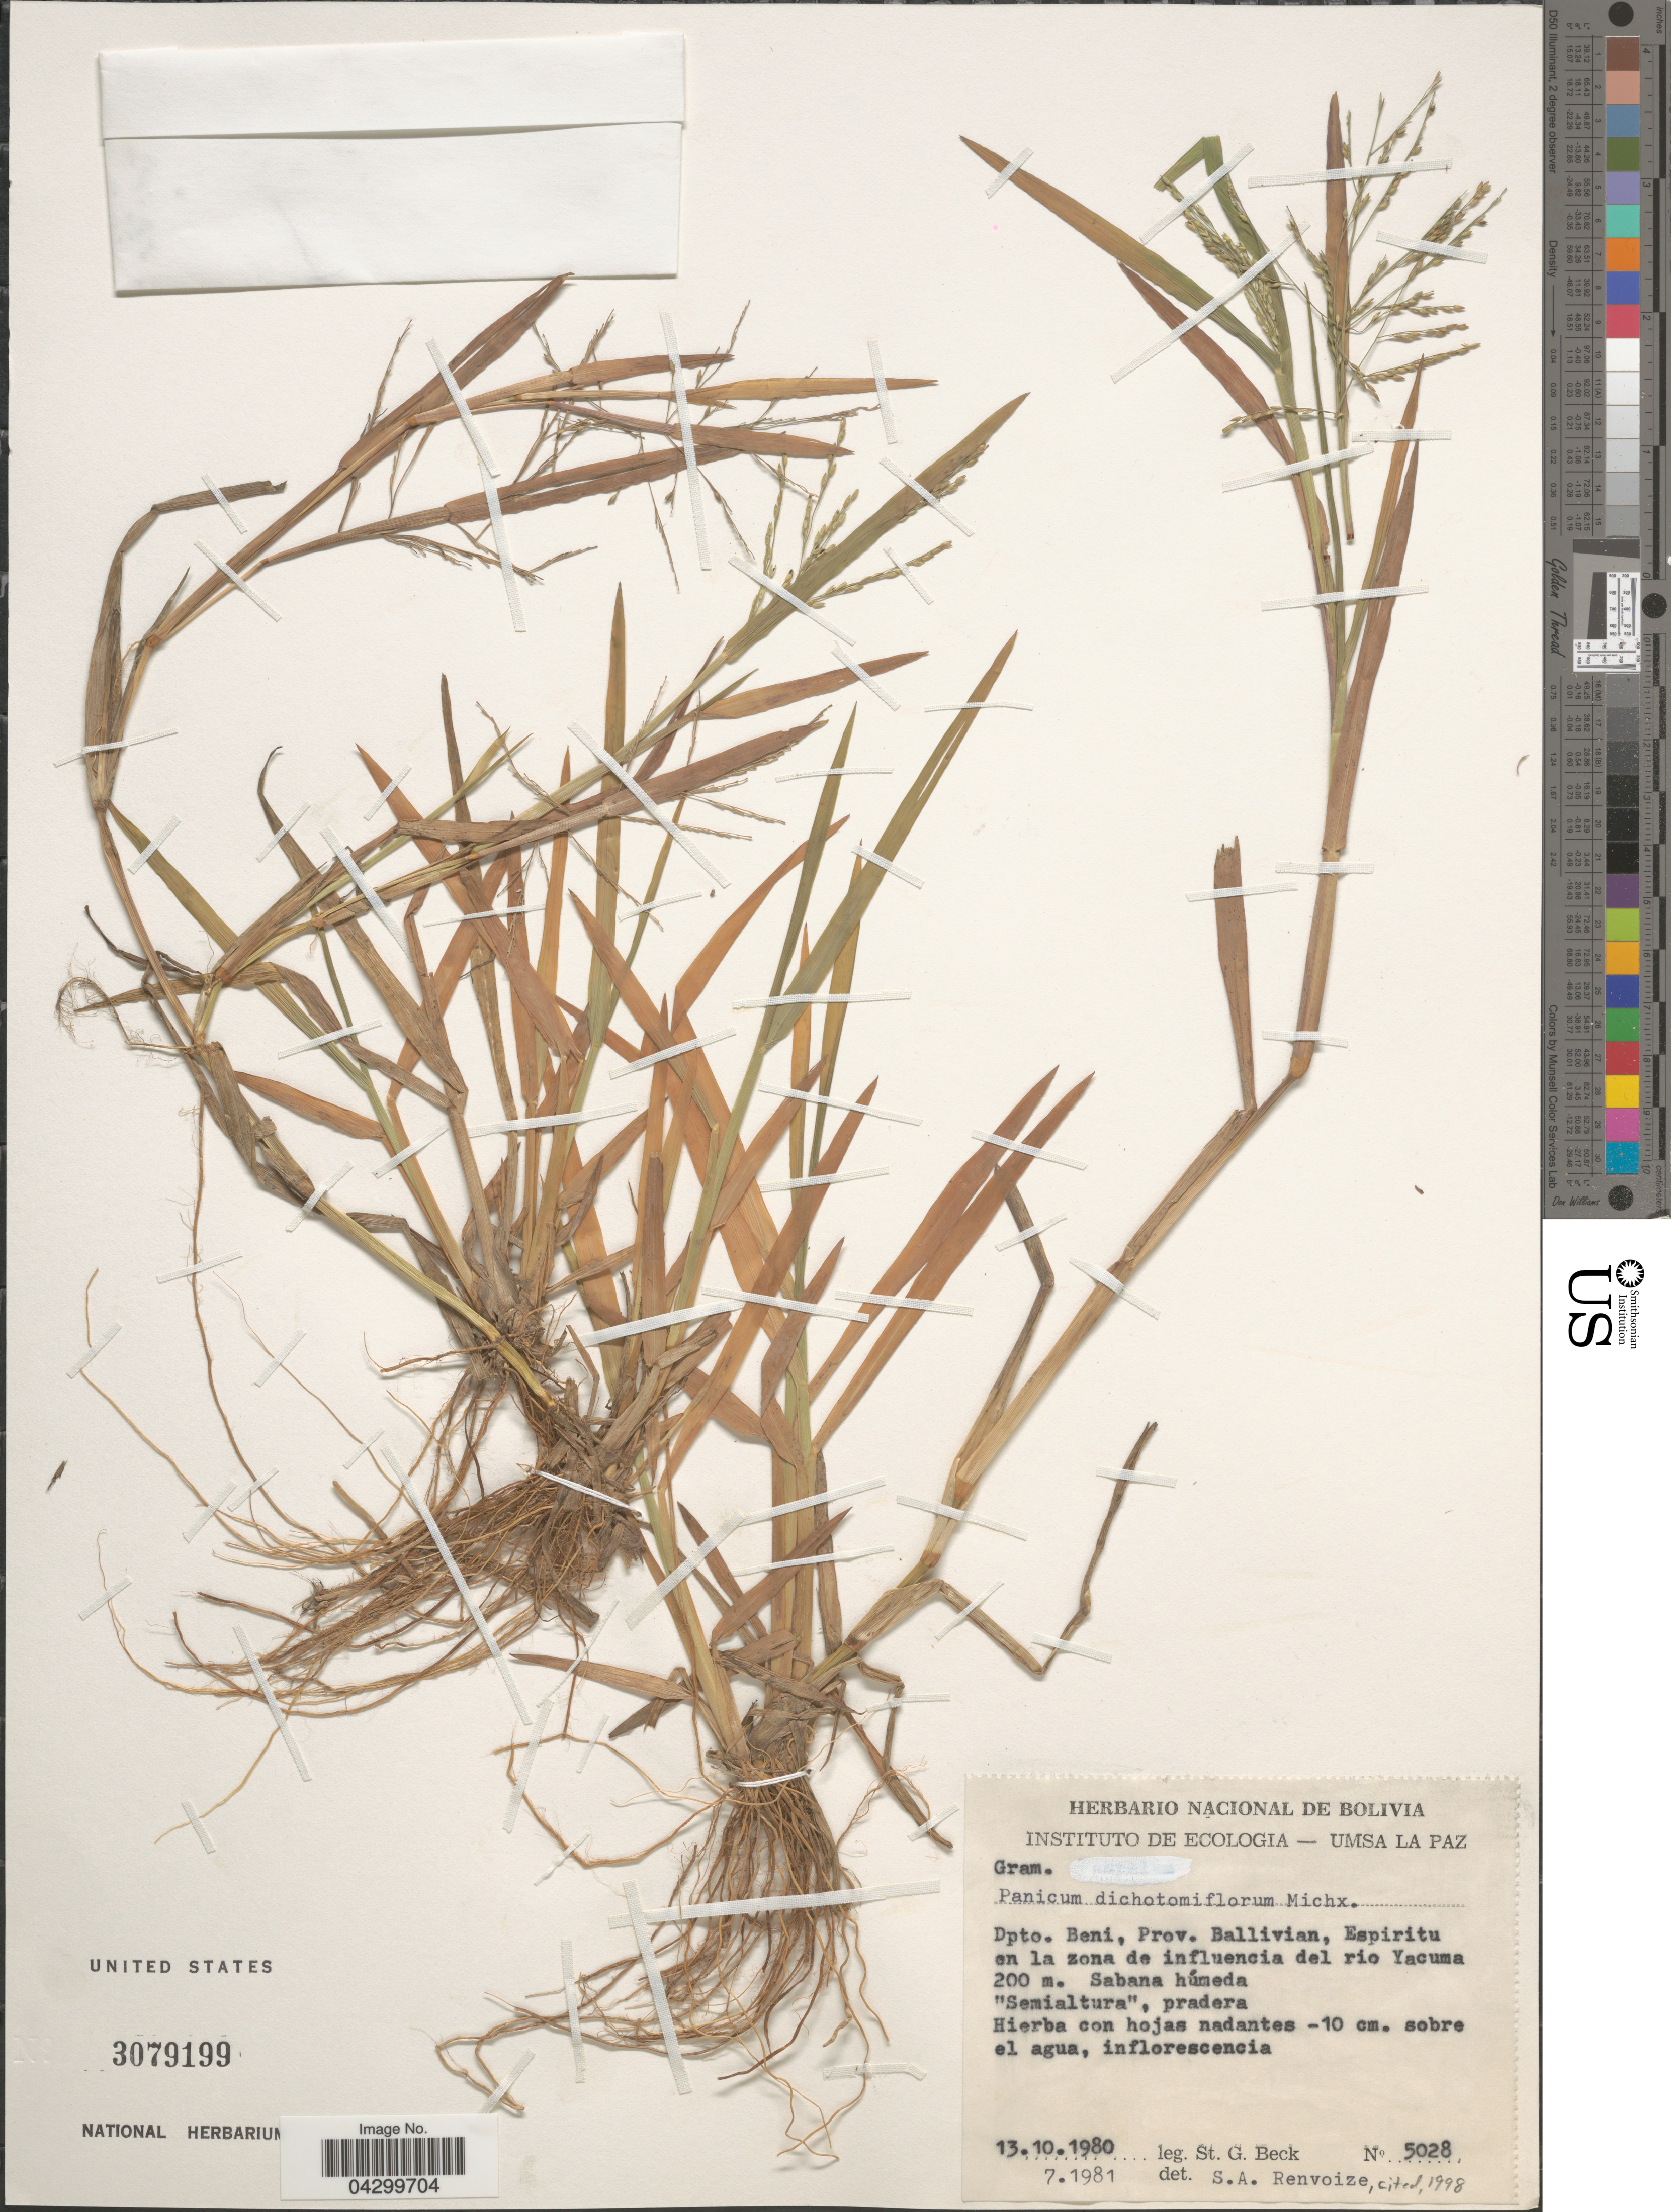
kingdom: Plantae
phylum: Tracheophyta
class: Liliopsida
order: Poales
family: Poaceae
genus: Panicum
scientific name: Panicum dichotomiflorum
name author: Michx.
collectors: S. G. Beck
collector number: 5028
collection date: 1980-10-13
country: Bolivia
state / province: Beni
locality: Dpto. Beni, Prov. Ballivian, Espiritu en la zona de influencia del rio Yacuma. Sabana húmeda.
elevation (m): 200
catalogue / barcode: US 3079199